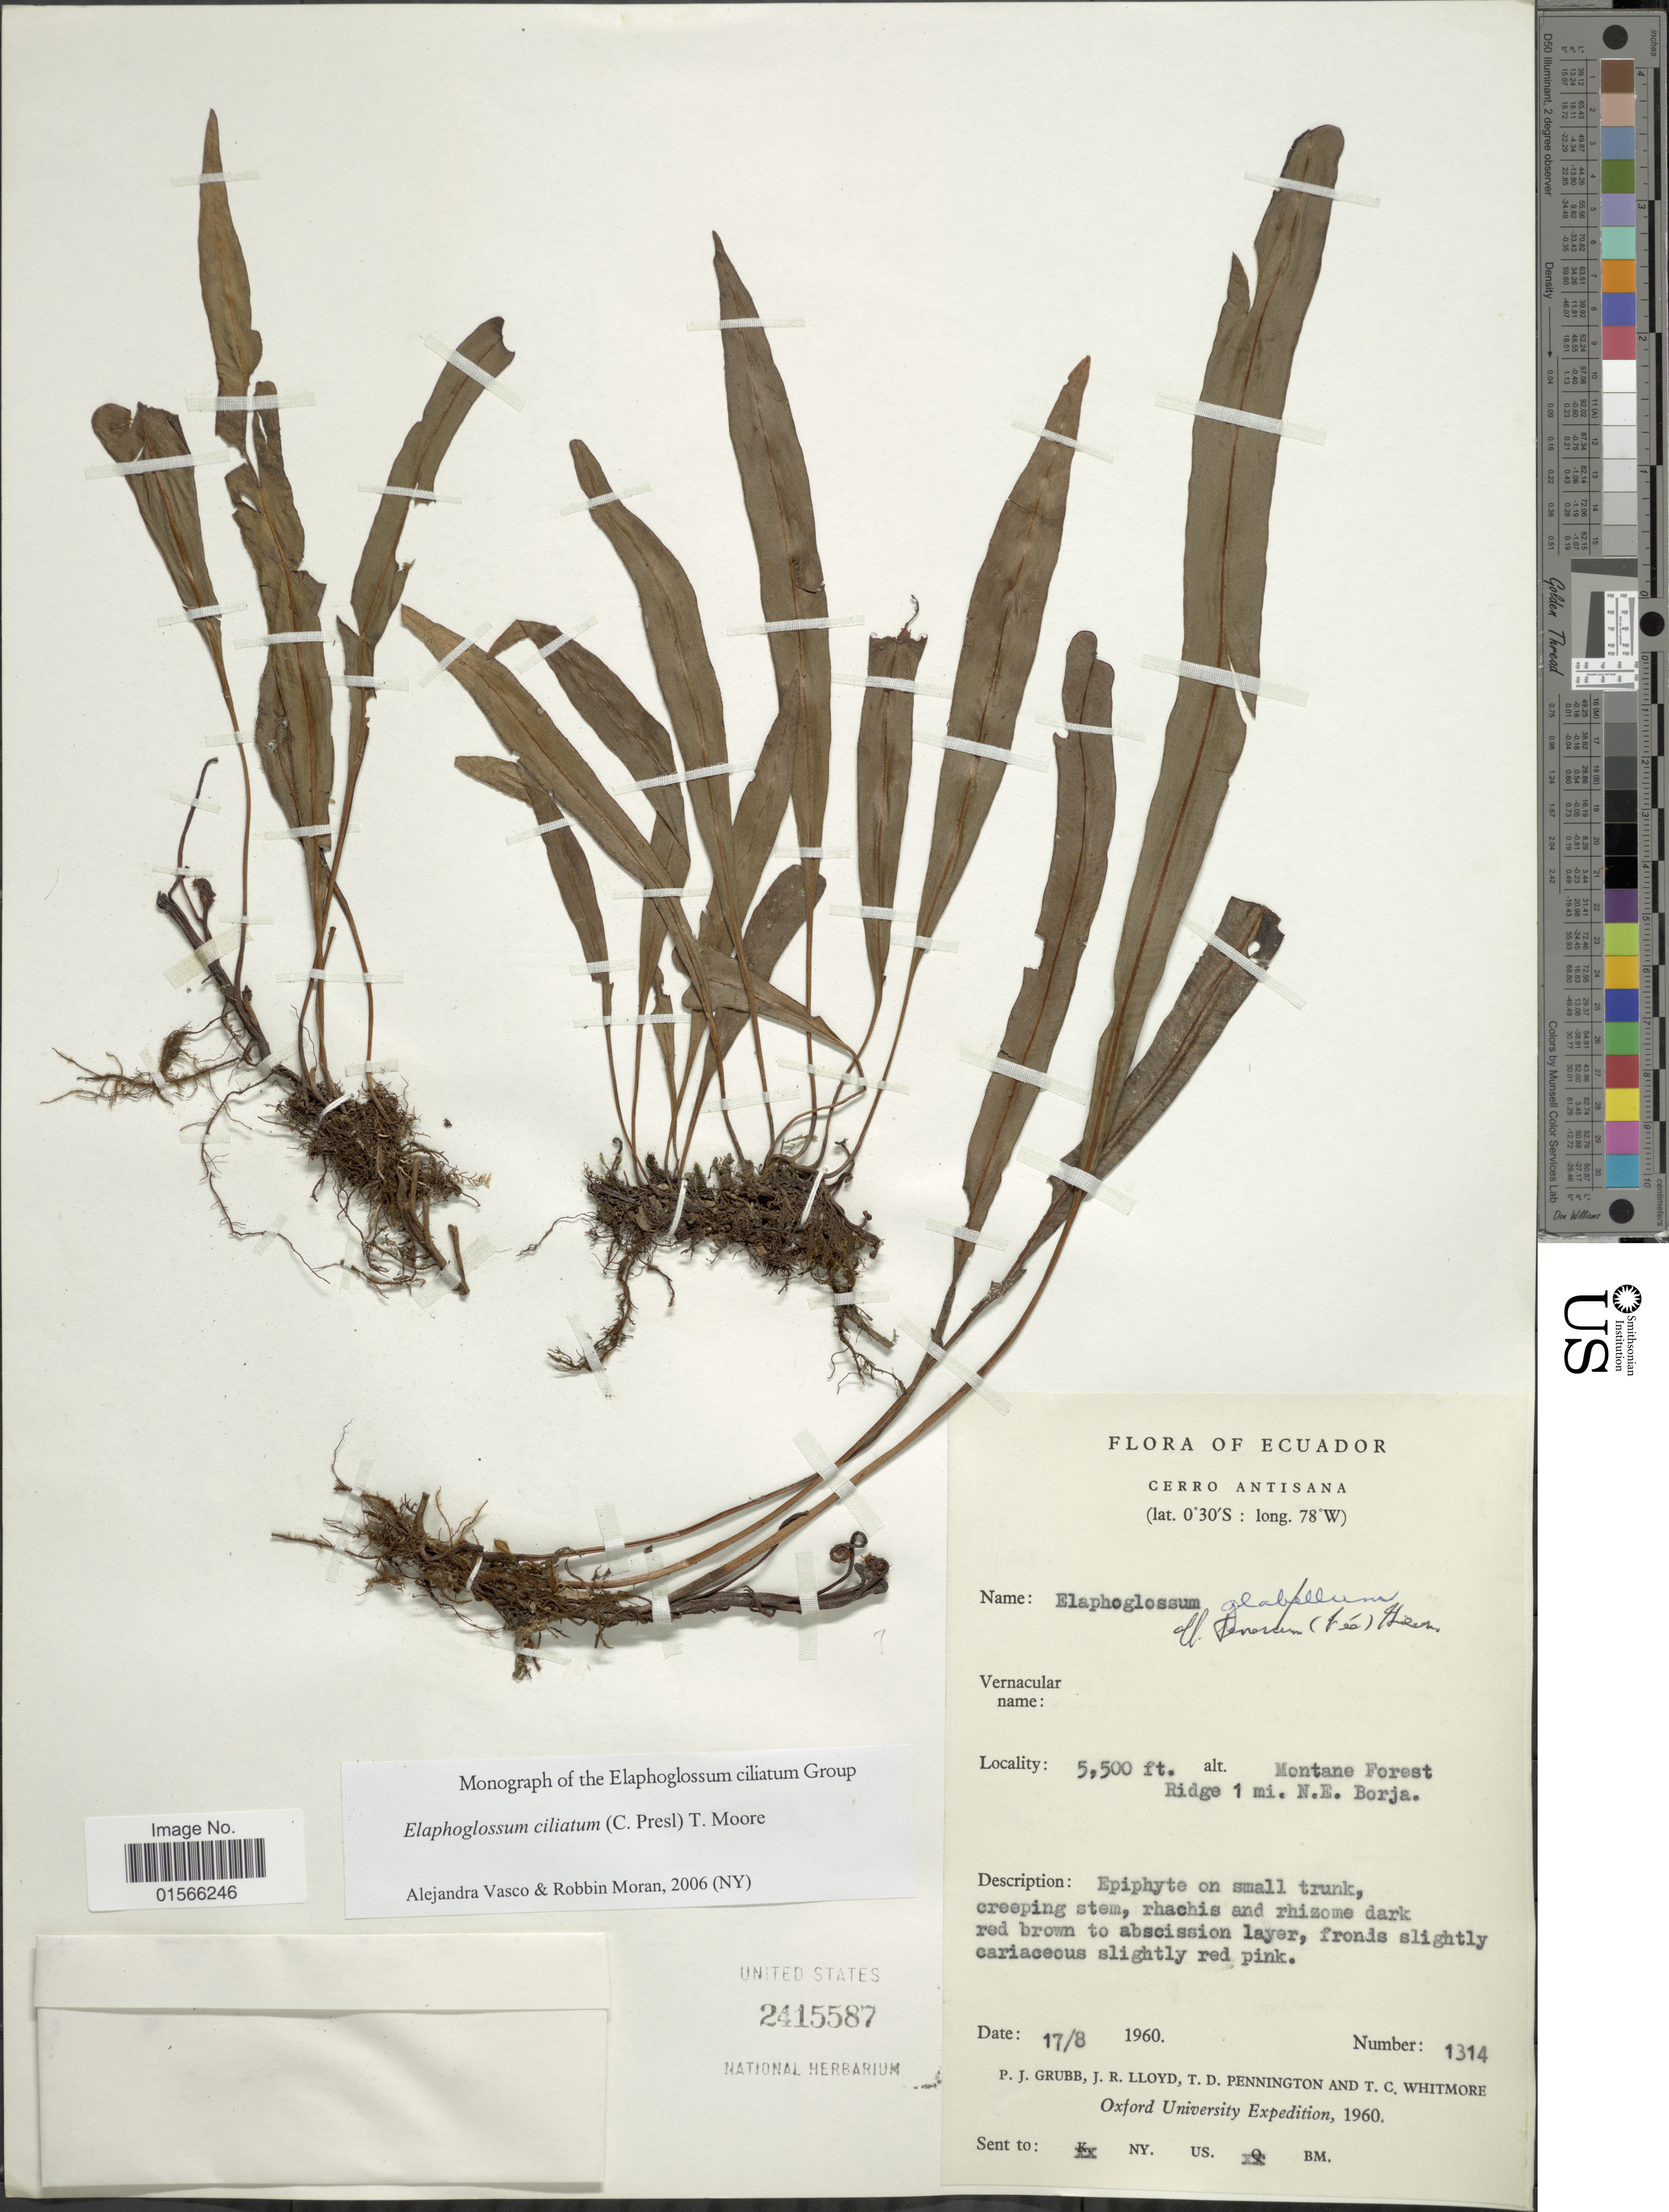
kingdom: Plantae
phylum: Tracheophyta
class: Polypodiopsida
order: Polypodiales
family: Dryopteridaceae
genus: Elaphoglossum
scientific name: Elaphoglossum ciliatum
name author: (C. Presl) T. Moore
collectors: P. J. Grubb, J. R. Lloyd, T. D. Pennington & T. C. Whitmore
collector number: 1314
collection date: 1960-08-17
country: Ecuador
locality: Cerro Antisana, Montane Forest Ridge 1 mi. N.E. Borja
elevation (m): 1676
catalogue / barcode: US 2415587